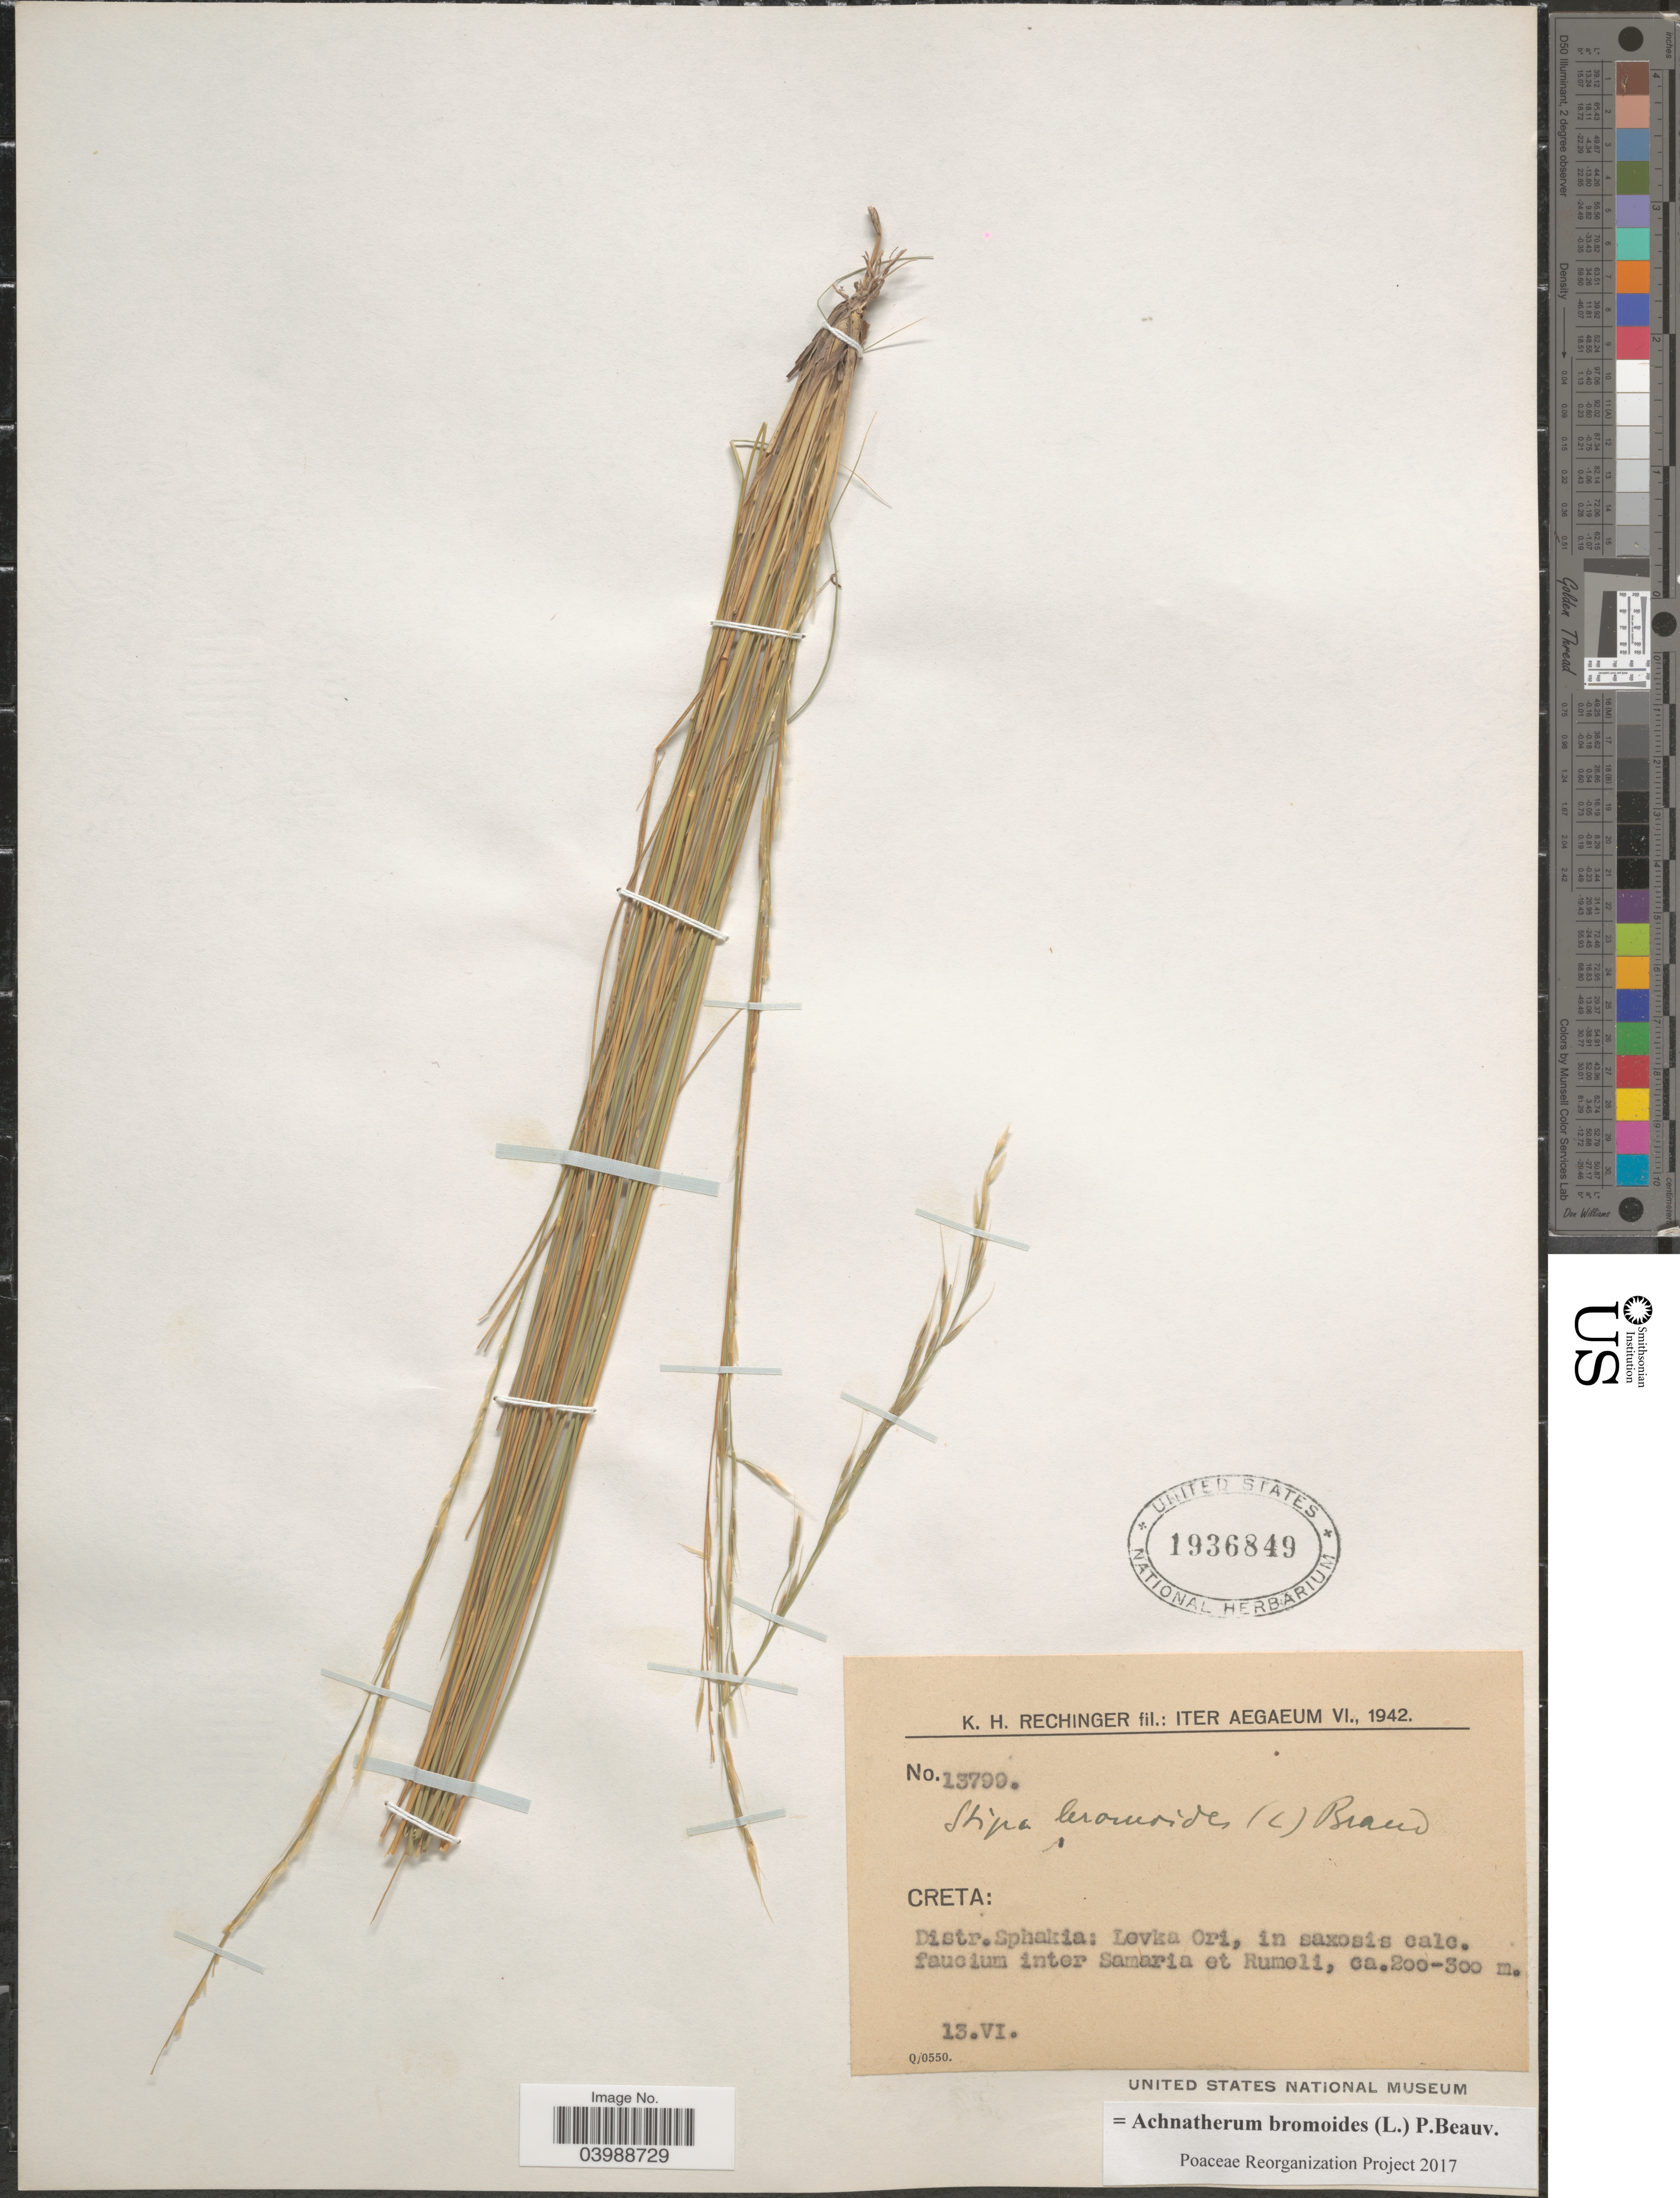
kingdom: Plantae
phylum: Tracheophyta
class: Liliopsida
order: Poales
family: Poaceae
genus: Achnatherum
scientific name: Achnatherum bromoides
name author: (L.) P. Beauv.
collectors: K. H. Rechinger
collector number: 13799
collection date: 1942-06-13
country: Greece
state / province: Crete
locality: Iter Aegaeum. Creta: Distr.Sphakia: Levka Ori, in saxosis calc. faucium inter Samaria et Rumeli.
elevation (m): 200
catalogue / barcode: US 1936849